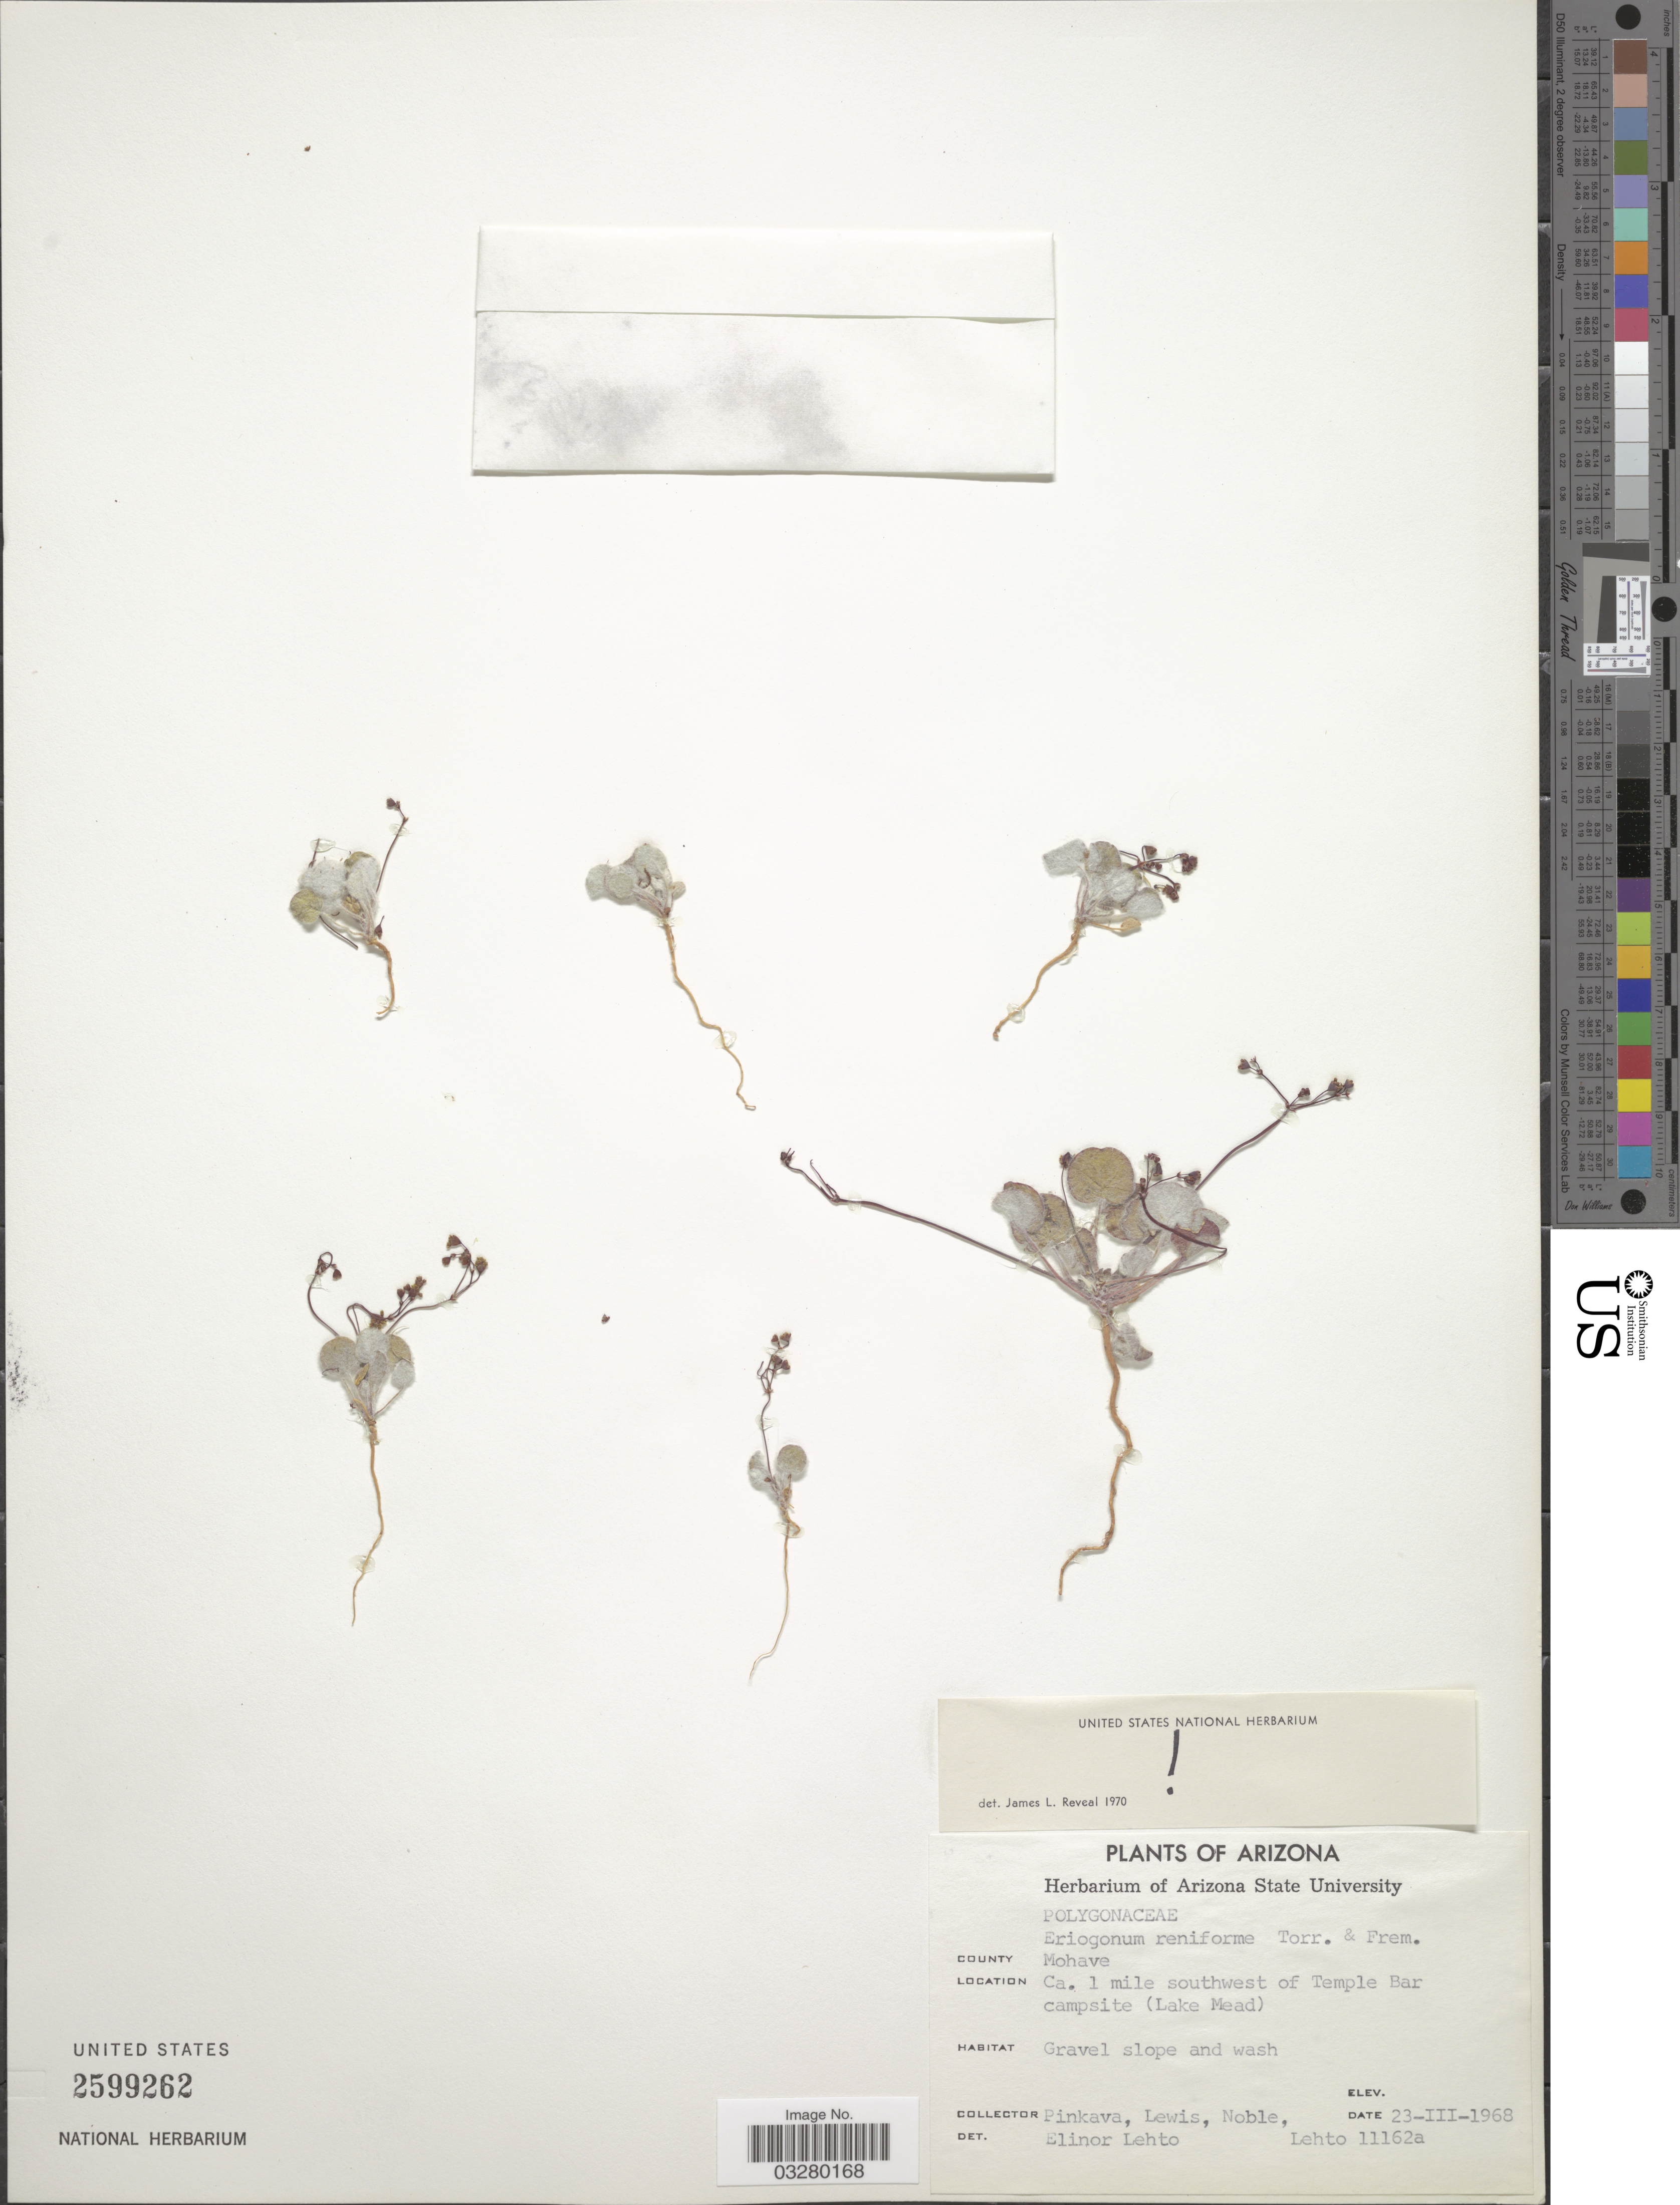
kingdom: Plantae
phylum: Tracheophyta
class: Magnoliopsida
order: Caryophyllales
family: Polygonaceae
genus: Eriogonum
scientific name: Eriogonum reniforme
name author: Torr. & Frém.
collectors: -. Pinkava, -- Lewis, Noble & -. Lehto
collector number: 11162a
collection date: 1968-03-23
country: United States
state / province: Arizona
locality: County Mohave. Ca. 1 mile southwest of Temple Bar campside (Lake Mead).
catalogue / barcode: US 2599262